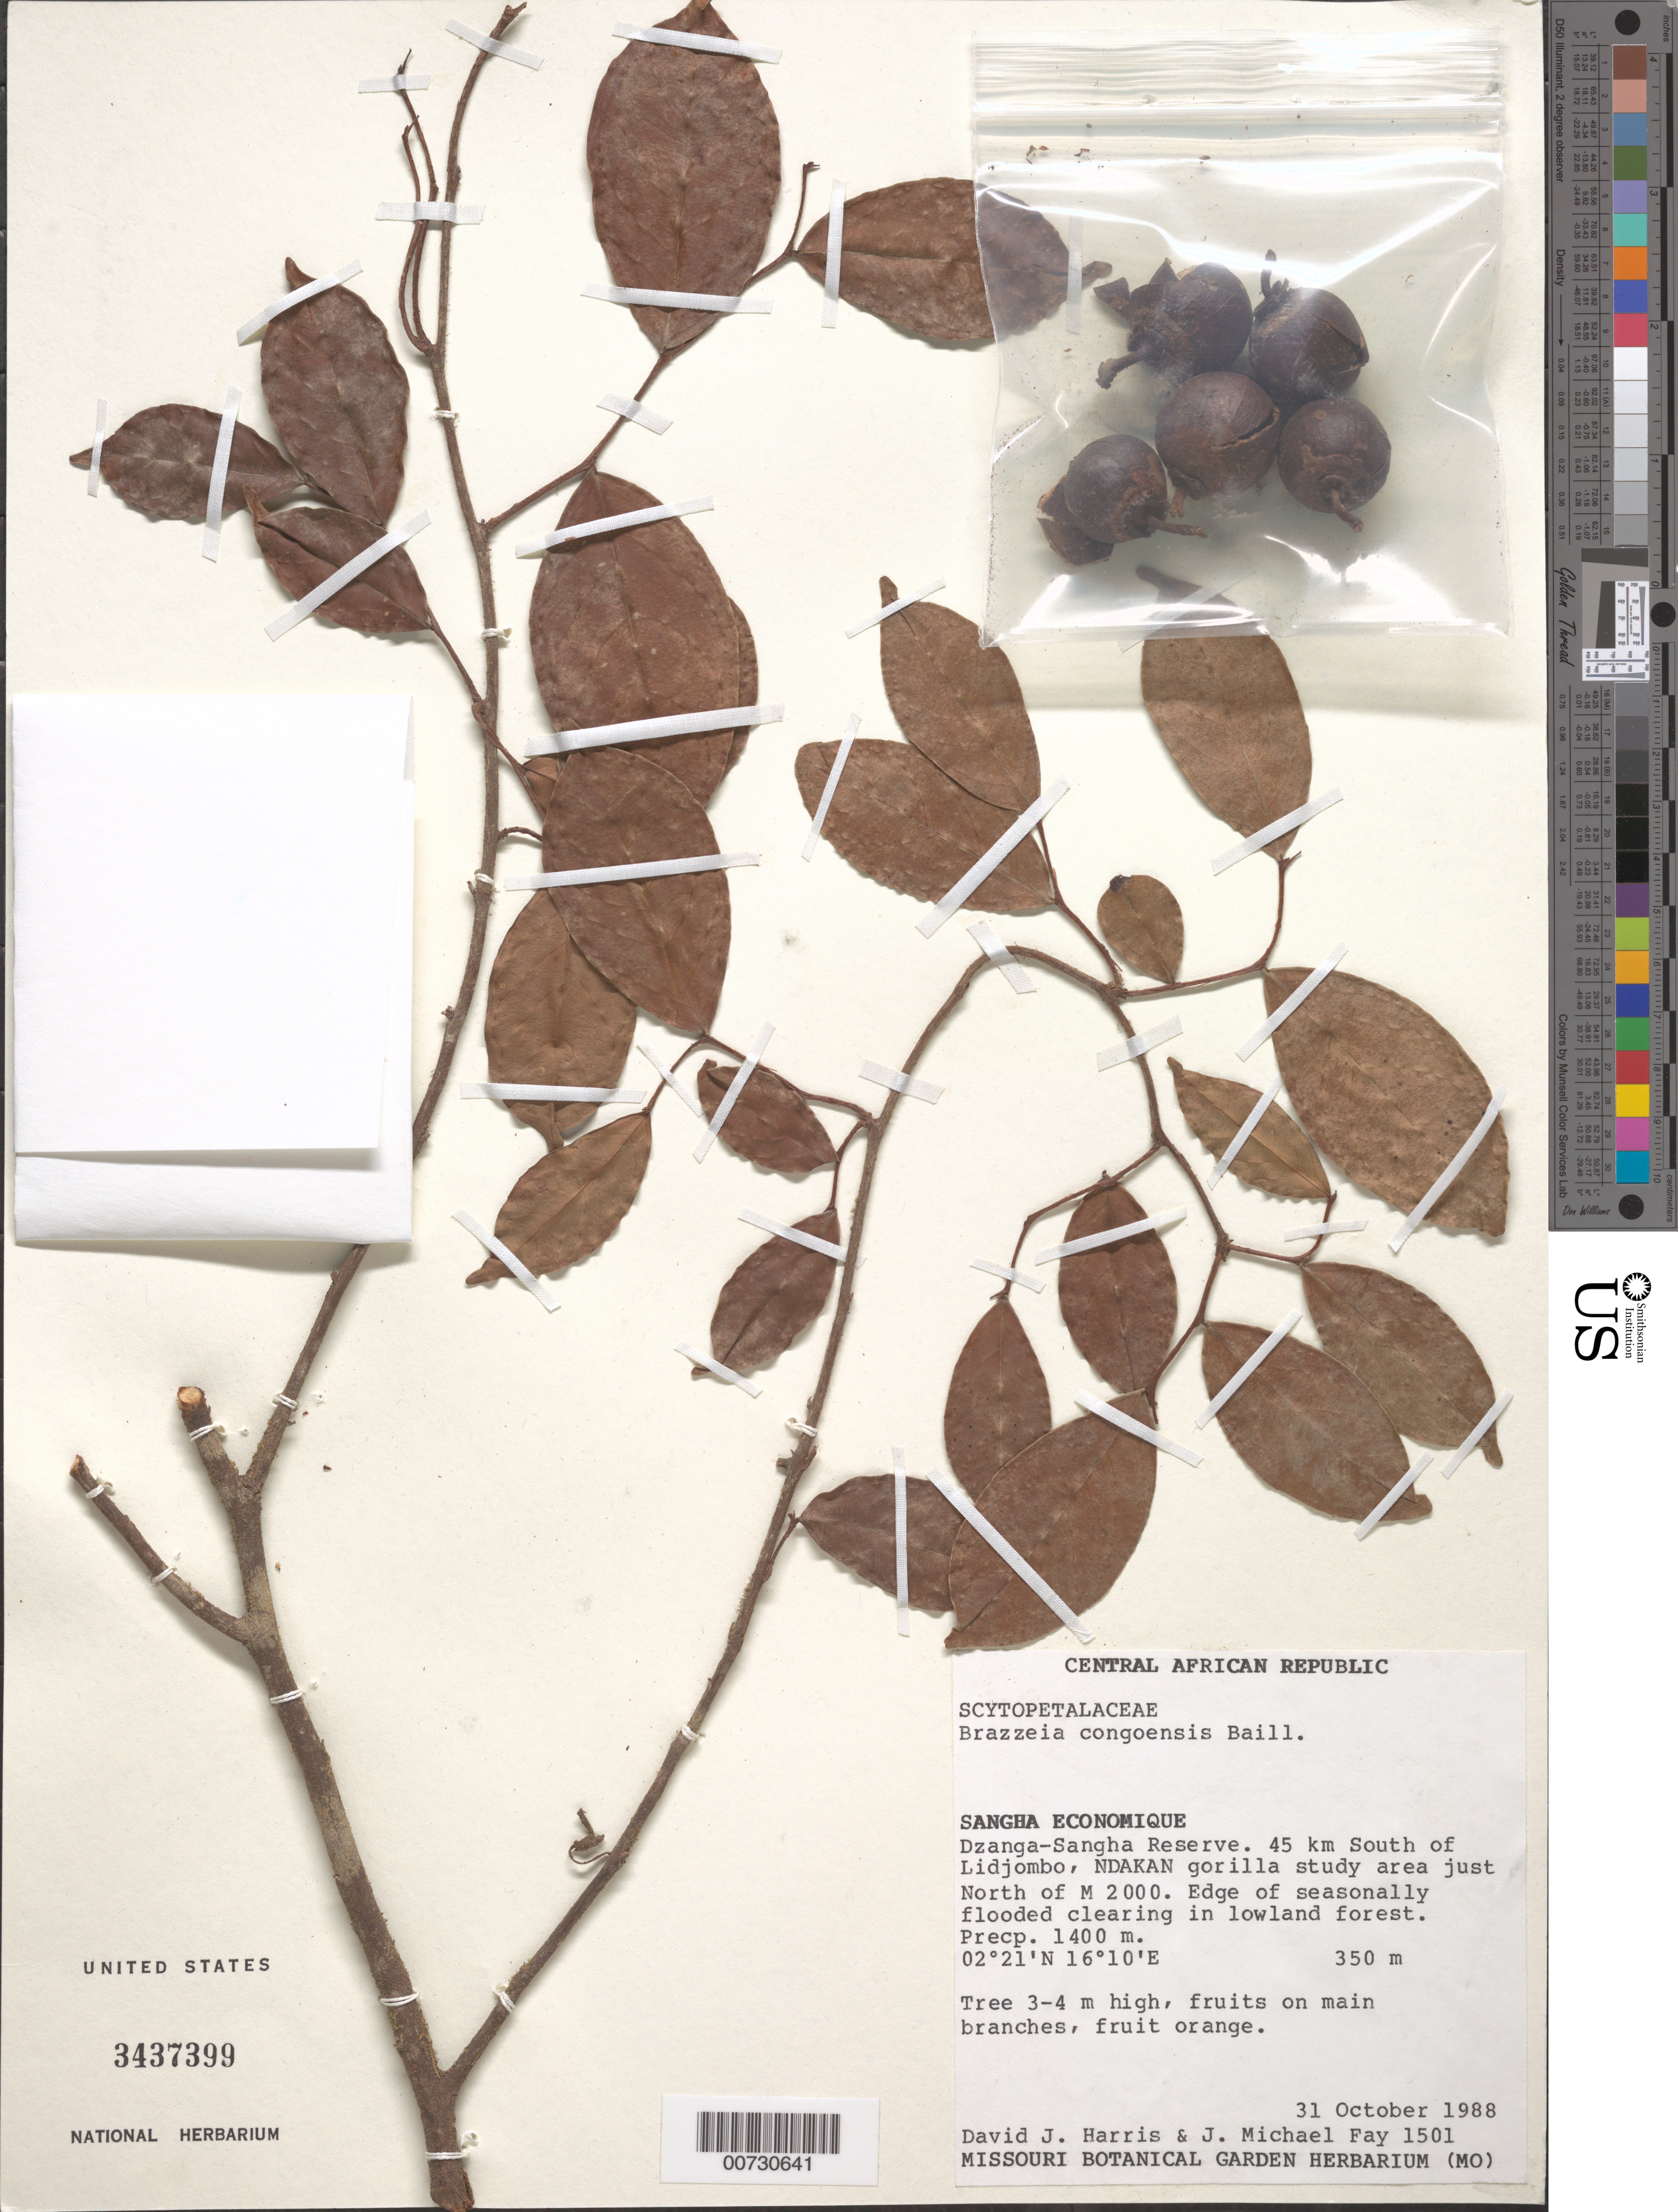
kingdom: Plantae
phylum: Tracheophyta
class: Magnoliopsida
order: Ericales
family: Lecythidaceae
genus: Brazzeia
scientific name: Brazzeia congoensis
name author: Baill.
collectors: D. J. Harris & J. M. Fay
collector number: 1501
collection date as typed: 31 Oct 1988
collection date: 1988-10-31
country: Central African Republic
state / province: Sangha-Mbaere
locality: Dzanga-Sangha Reserve. 45 km S of Lidjombo, Ndakan Gorilla Study area just N of M 2000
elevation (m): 350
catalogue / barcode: US 3437399